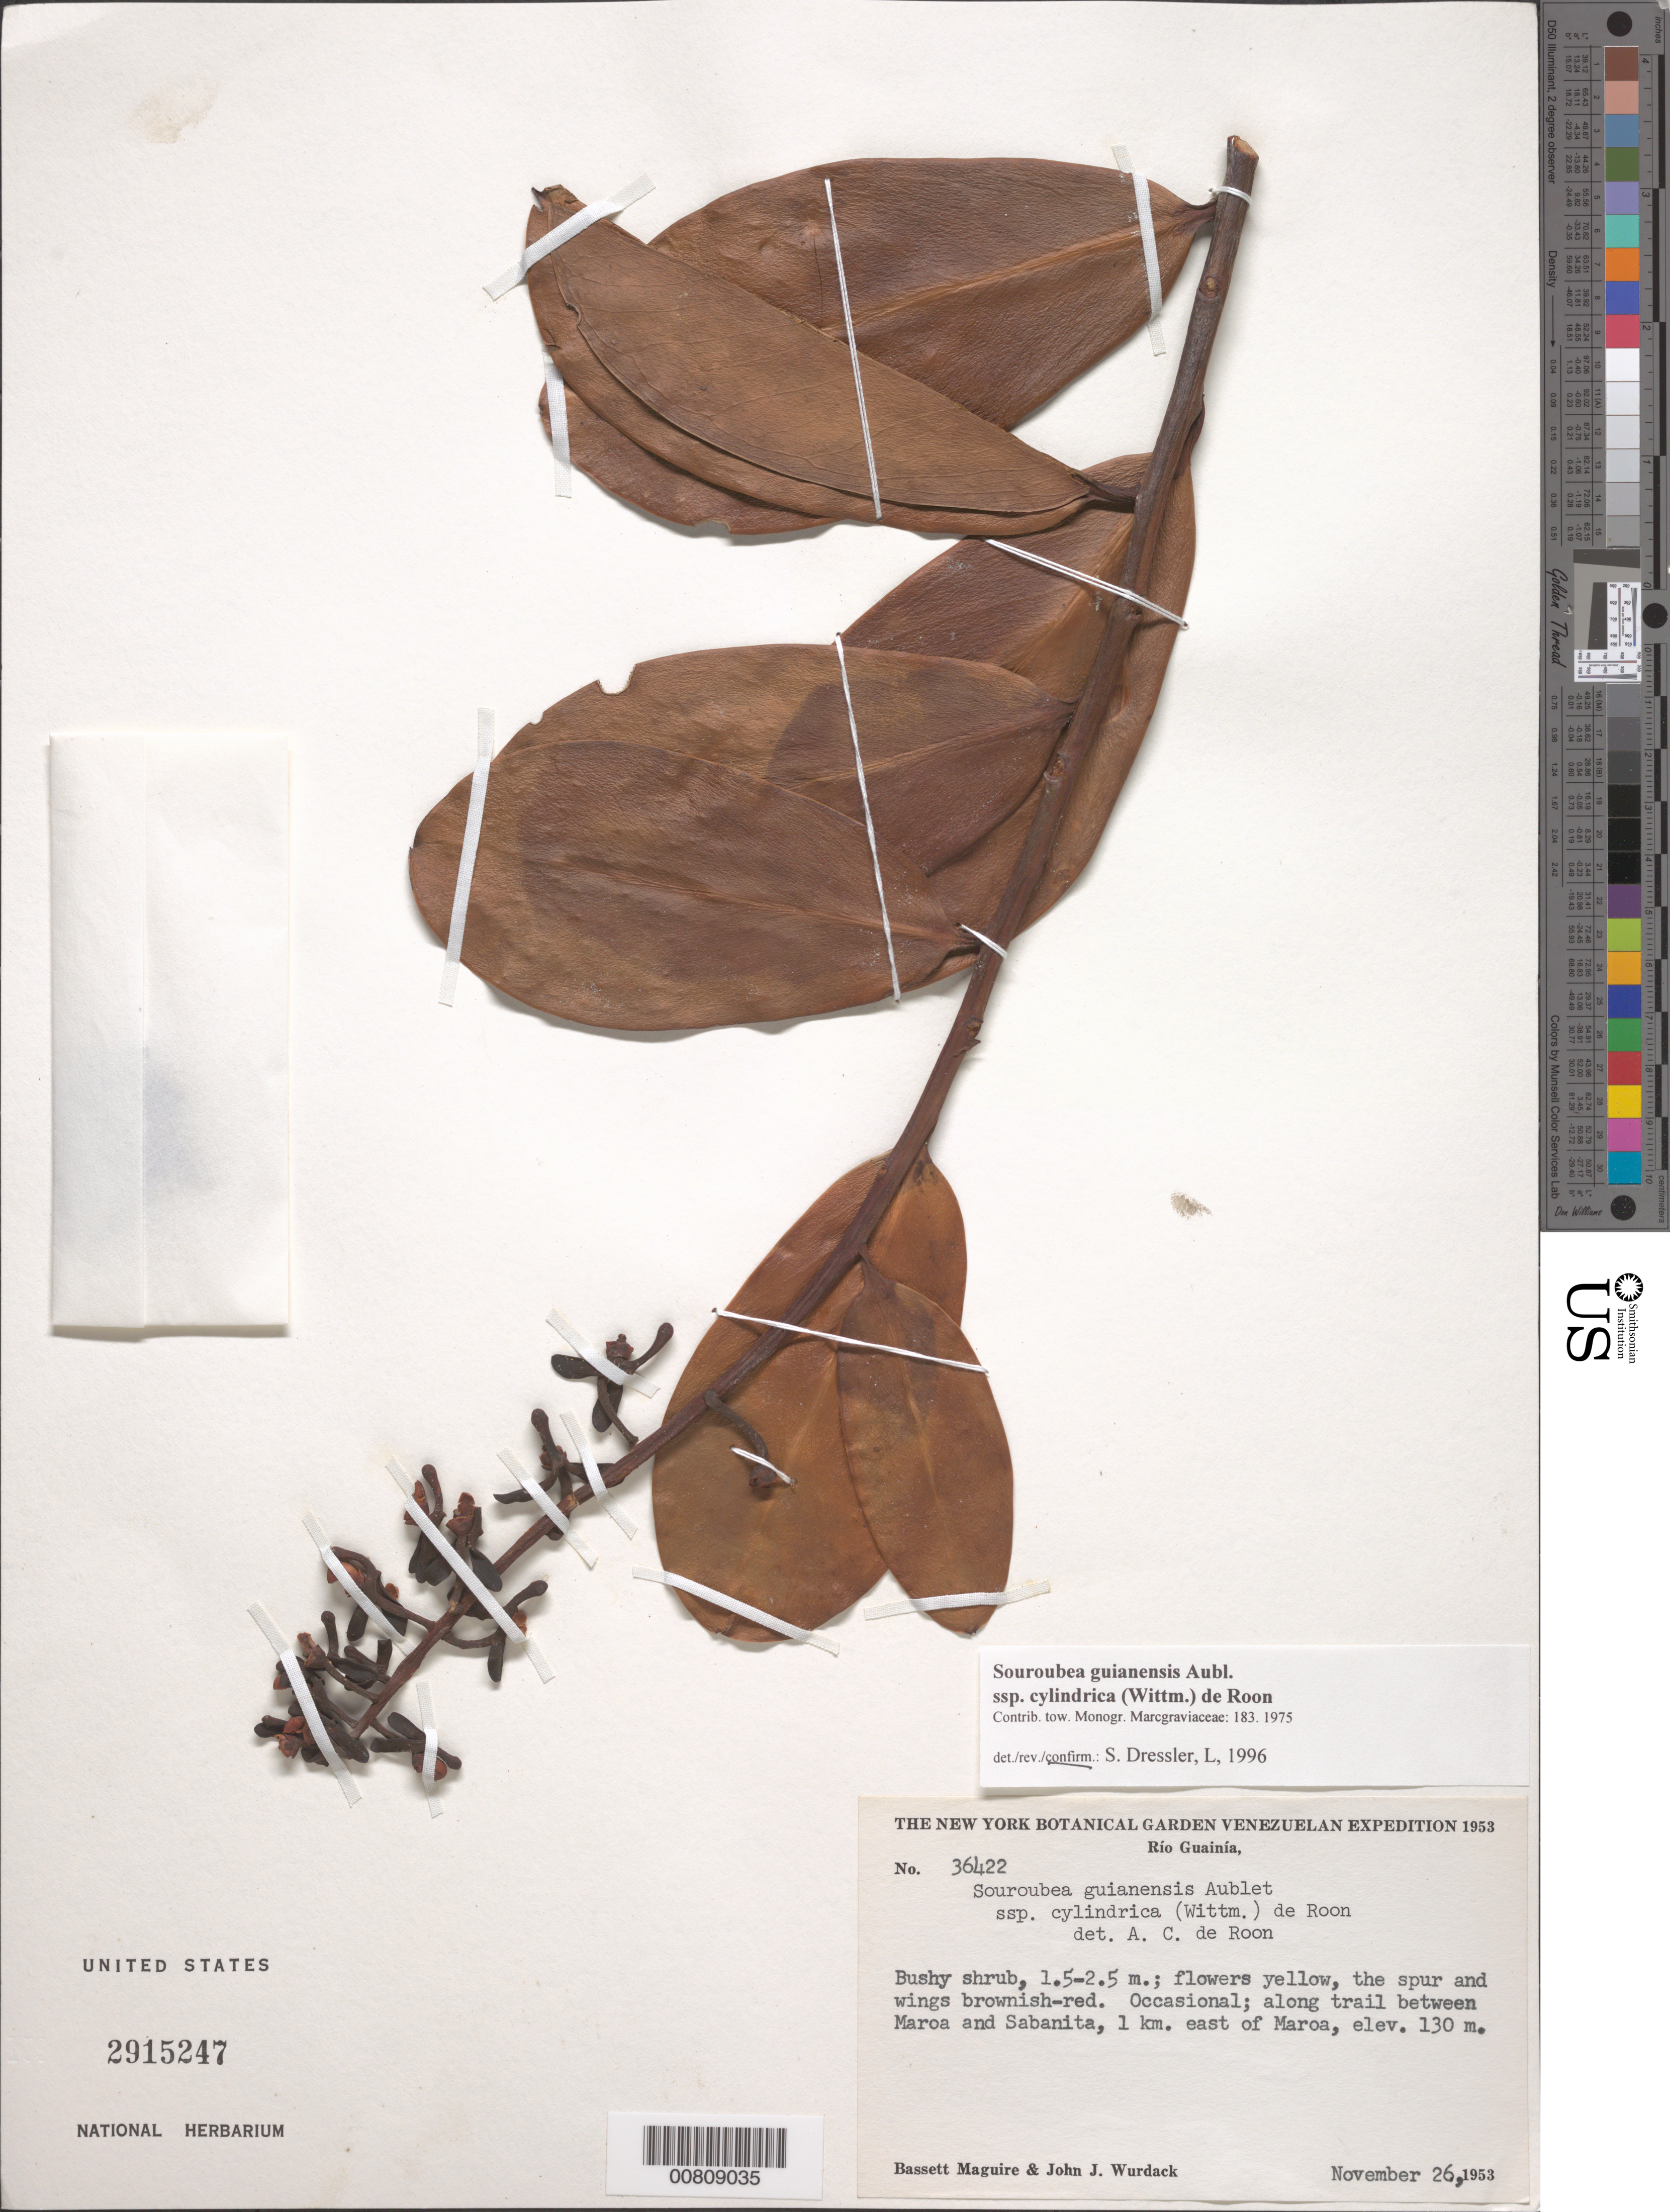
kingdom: Plantae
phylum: Tracheophyta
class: Magnoliopsida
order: Ericales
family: Marcgraviaceae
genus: Souroubea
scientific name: Souroubea guianensis subsp. cylindrica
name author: (Wittm.) de Roon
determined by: Dressler, S., (FR), Forschungsinstitut Und Naturmuseum Senckenberg (GERMANY)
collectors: B. Maguire, J. J. Wurdack & G. S. Bunting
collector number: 36422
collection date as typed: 26-Nov-53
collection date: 1953-11-26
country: Venezuela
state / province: Amazonas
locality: Río Guainía, between Maroa & Sabanita, 1 km E of Maroa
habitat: Along trail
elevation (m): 120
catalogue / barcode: US 2915247